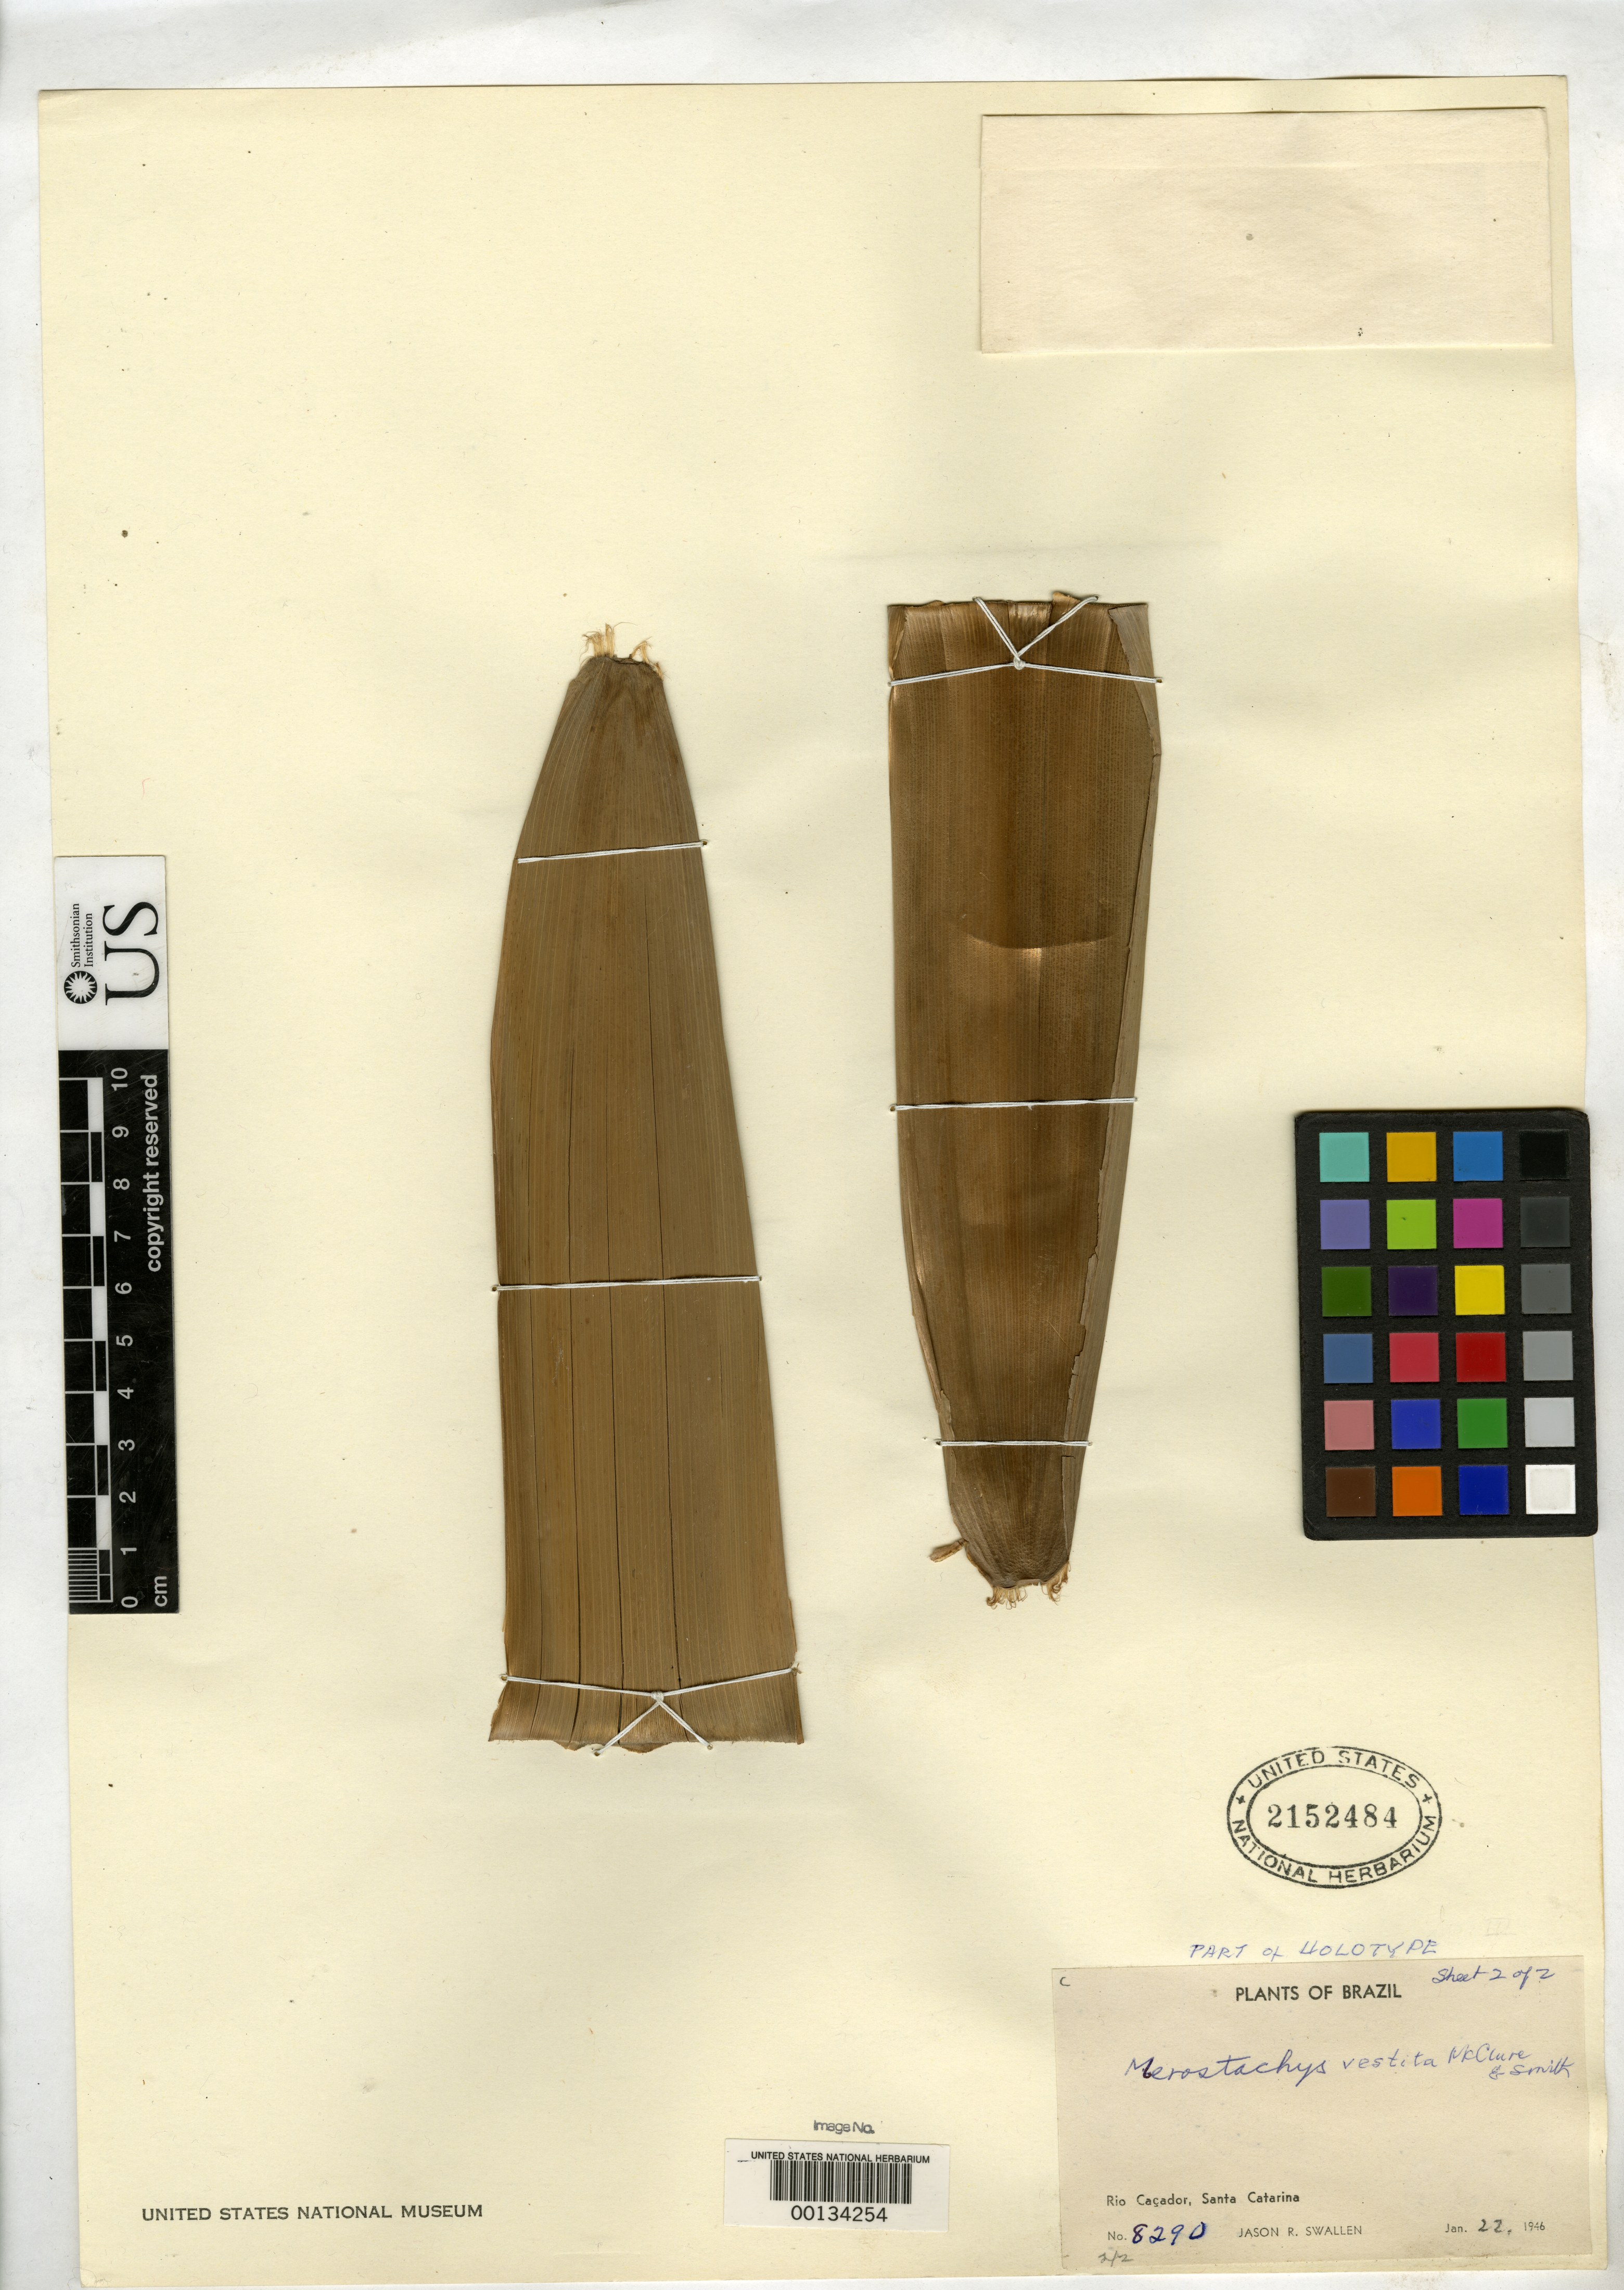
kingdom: Plantae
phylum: Tracheophyta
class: Liliopsida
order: Poales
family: Poaceae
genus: Merostachys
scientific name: Merostachys vestita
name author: McClure & L.B. Sm.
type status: Holotype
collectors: J. R. Swallen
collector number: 8290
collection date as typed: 22 Jan 1946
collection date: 1946-01-22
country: Brazil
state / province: Santa Catarina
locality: Rio Cacador.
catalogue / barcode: US 2152484